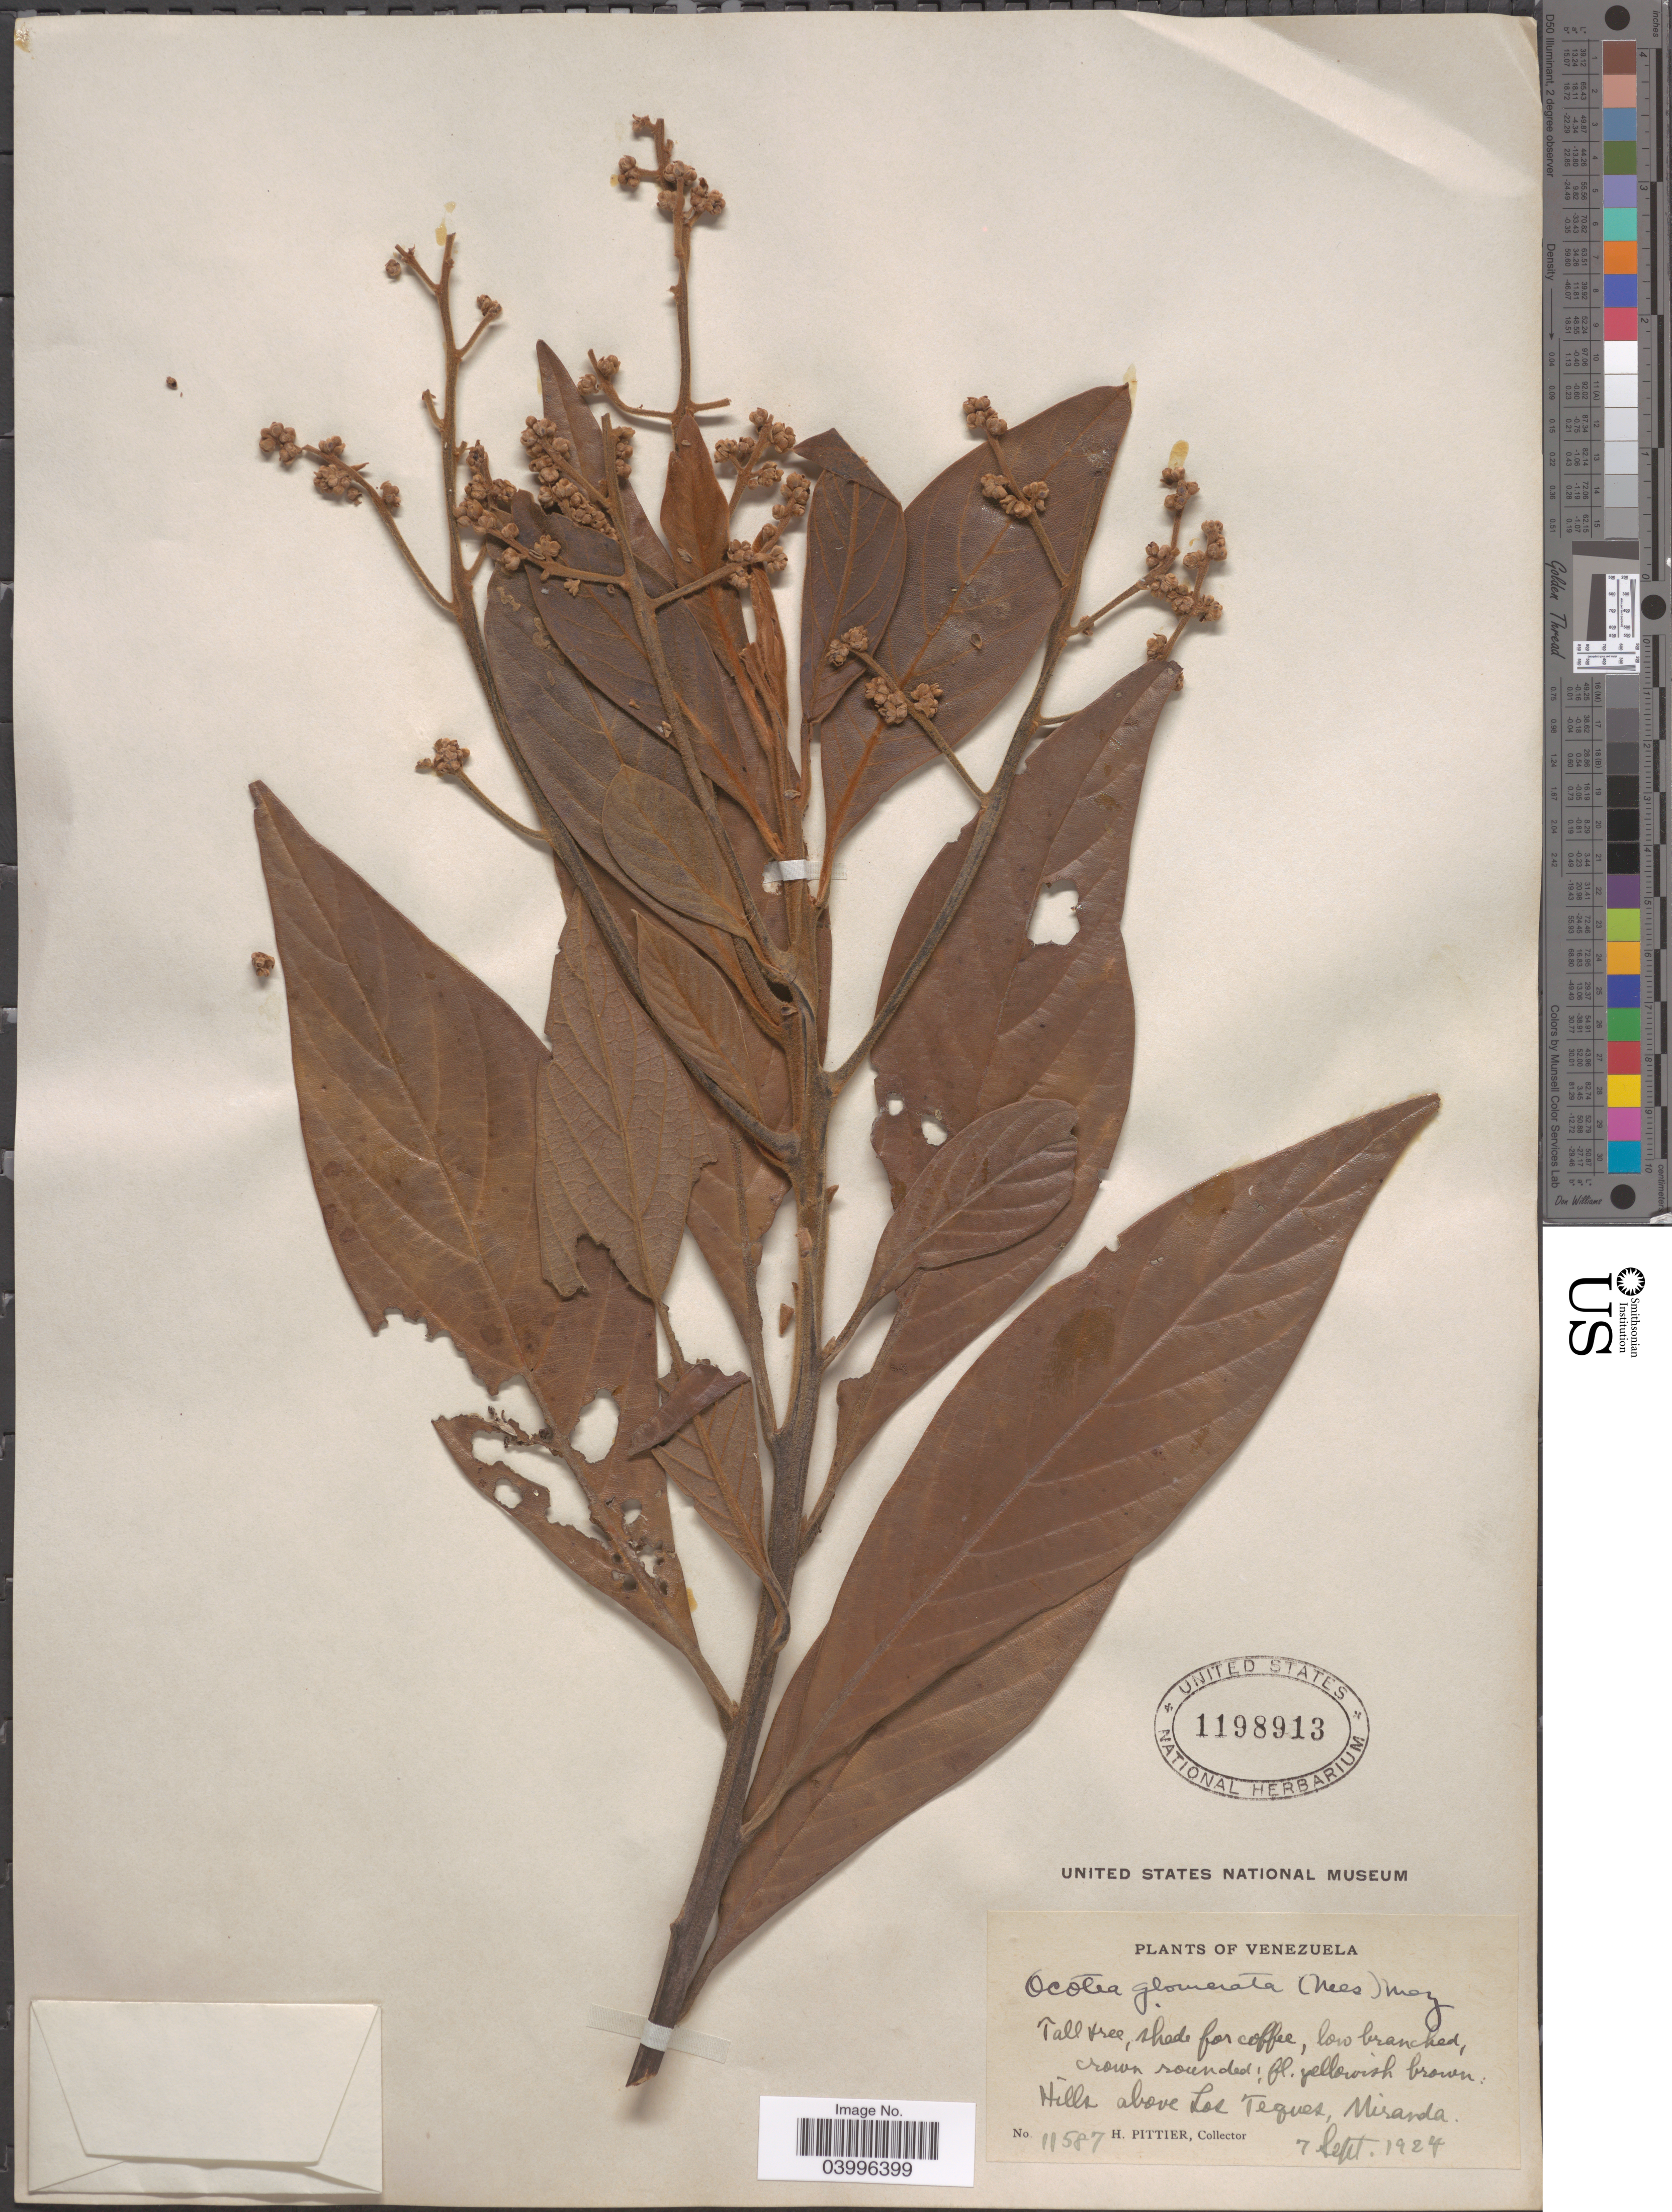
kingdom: Plantae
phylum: Tracheophyta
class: Magnoliopsida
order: Laurales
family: Lauraceae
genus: Ocotea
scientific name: Ocotea glomerata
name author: (Nees) Mez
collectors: H. F. Pittier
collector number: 11587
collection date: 1924-09-07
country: Venezuela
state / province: Miranda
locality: Hills above Los Teques.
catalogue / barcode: US 1198913